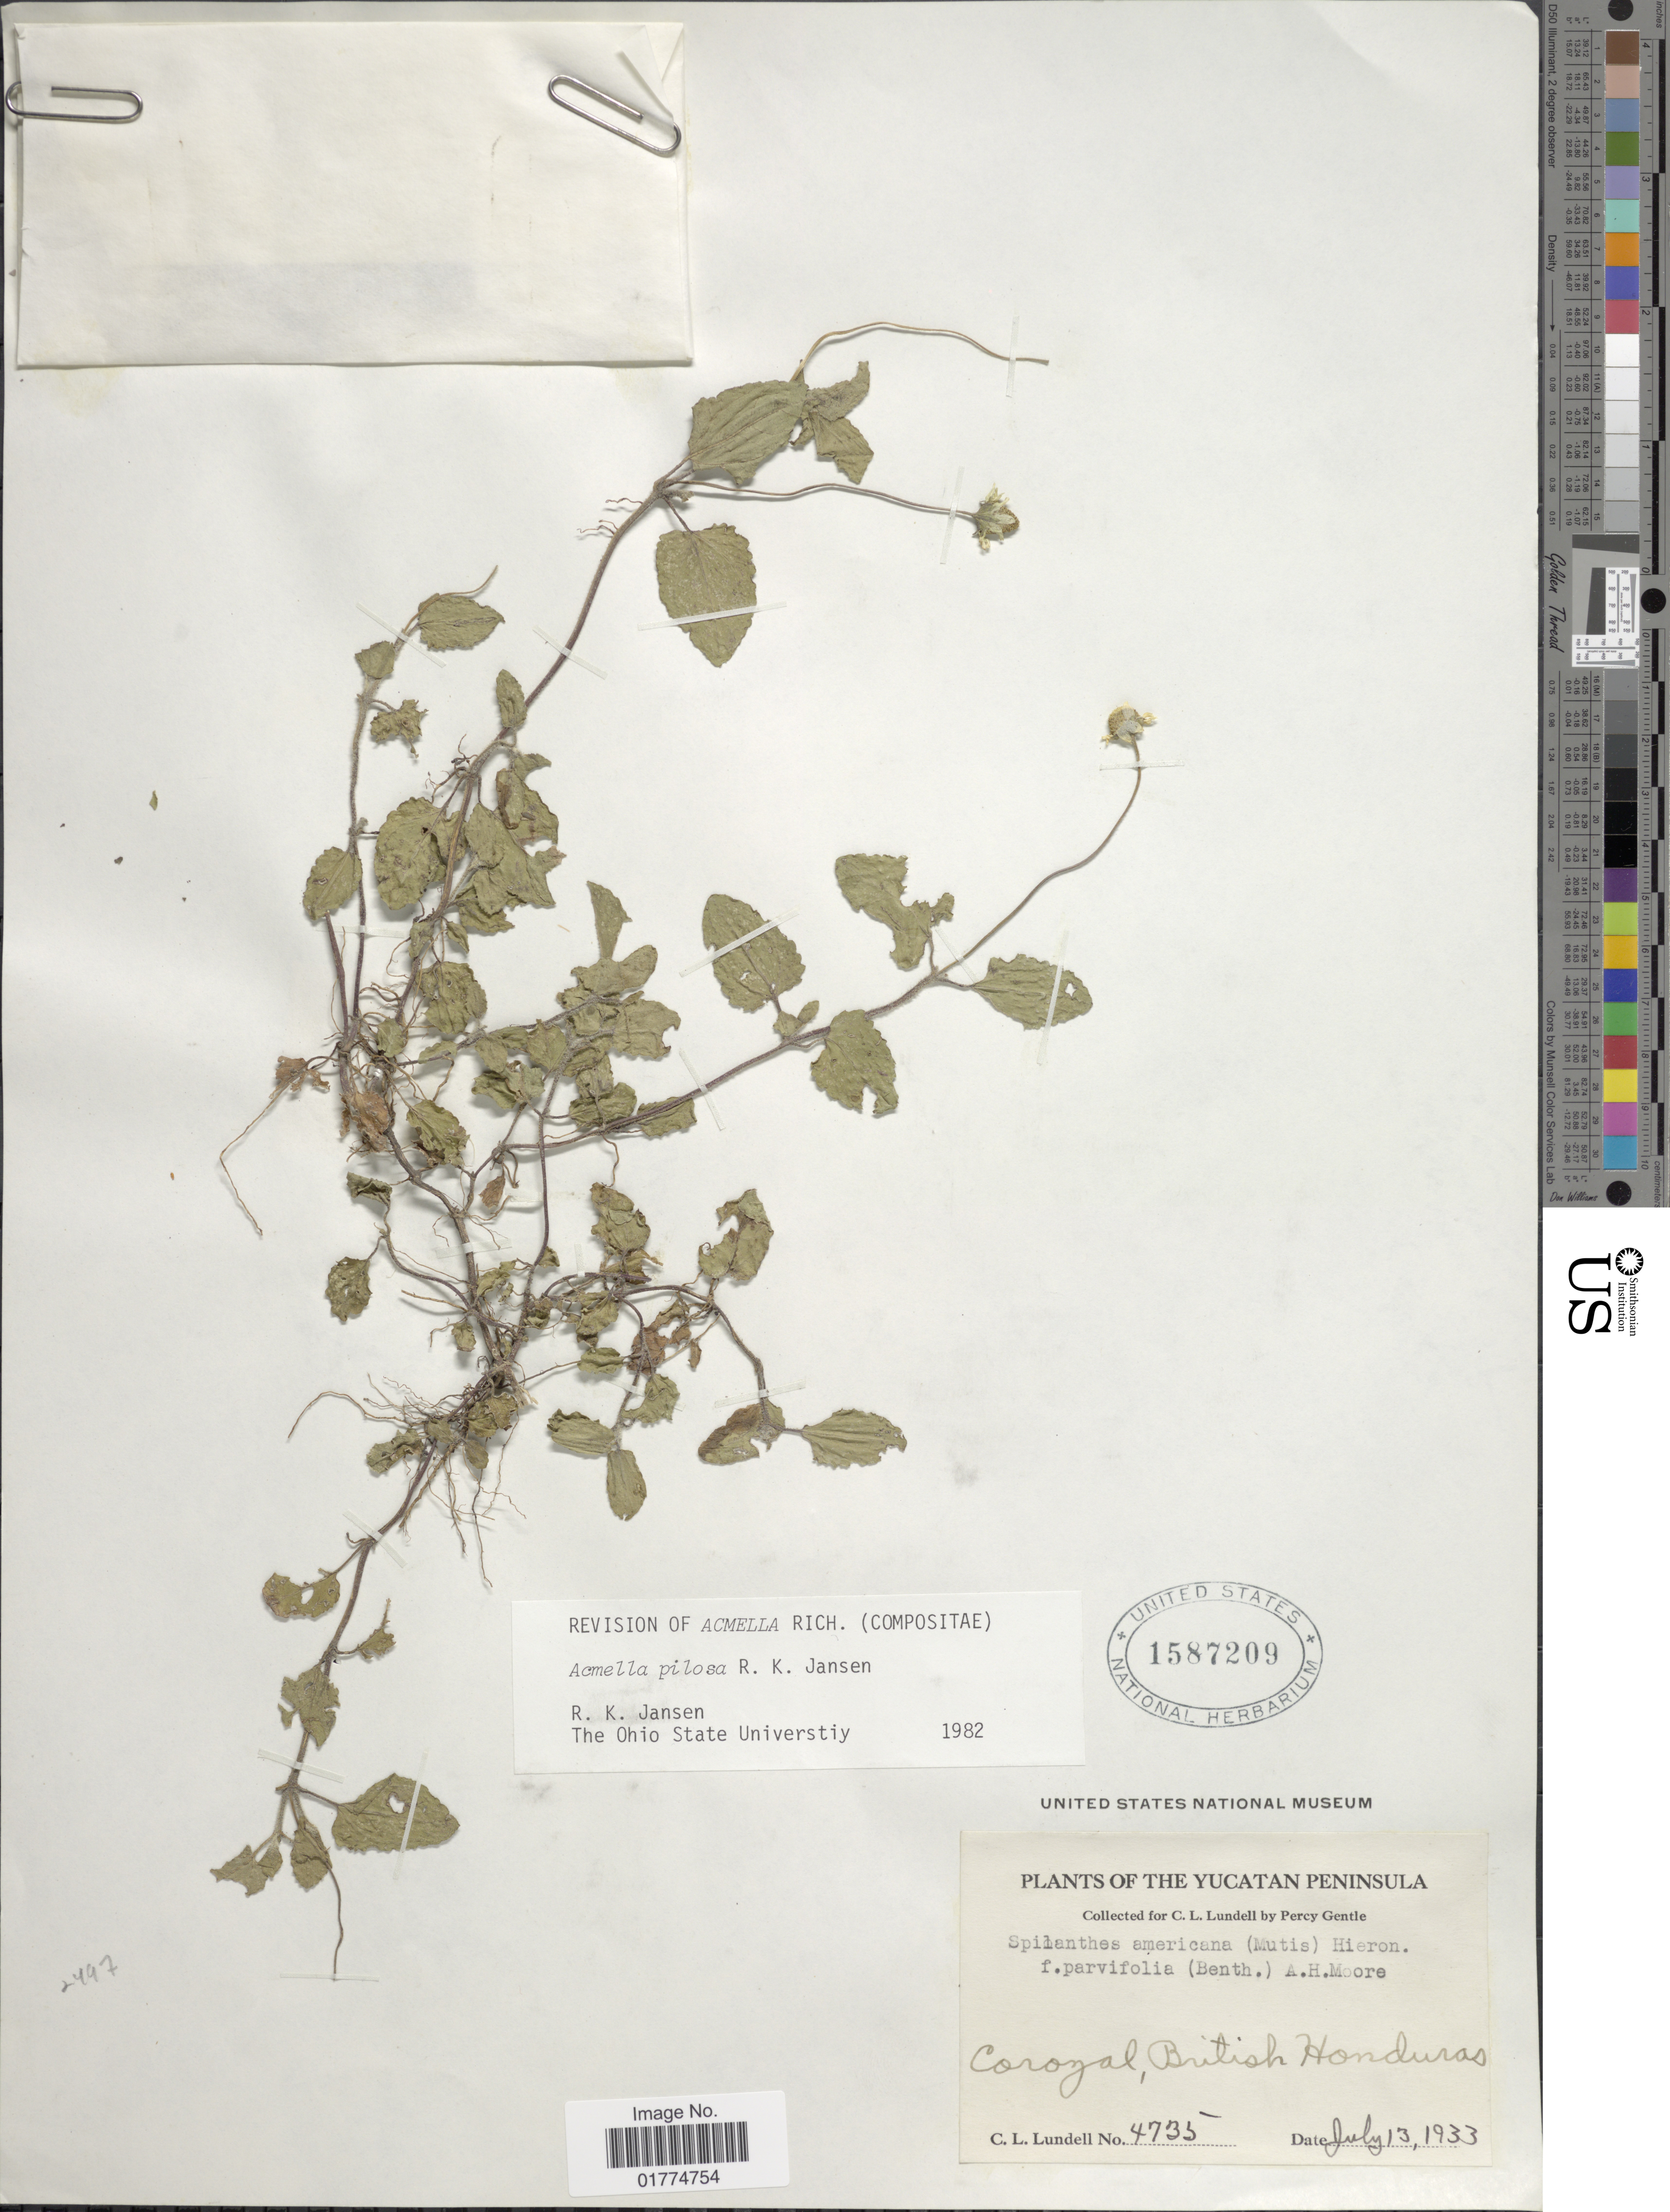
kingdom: Plantae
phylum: Tracheophyta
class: Magnoliopsida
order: Asterales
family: Asteraceae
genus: Acmella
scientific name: Acmella pilosa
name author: R.K. Jansen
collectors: P. H. Gentle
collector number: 4735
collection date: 1933-07-13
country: Belize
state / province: Corozal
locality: Yucatan Peninsula. British Honduras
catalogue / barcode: US 1587209